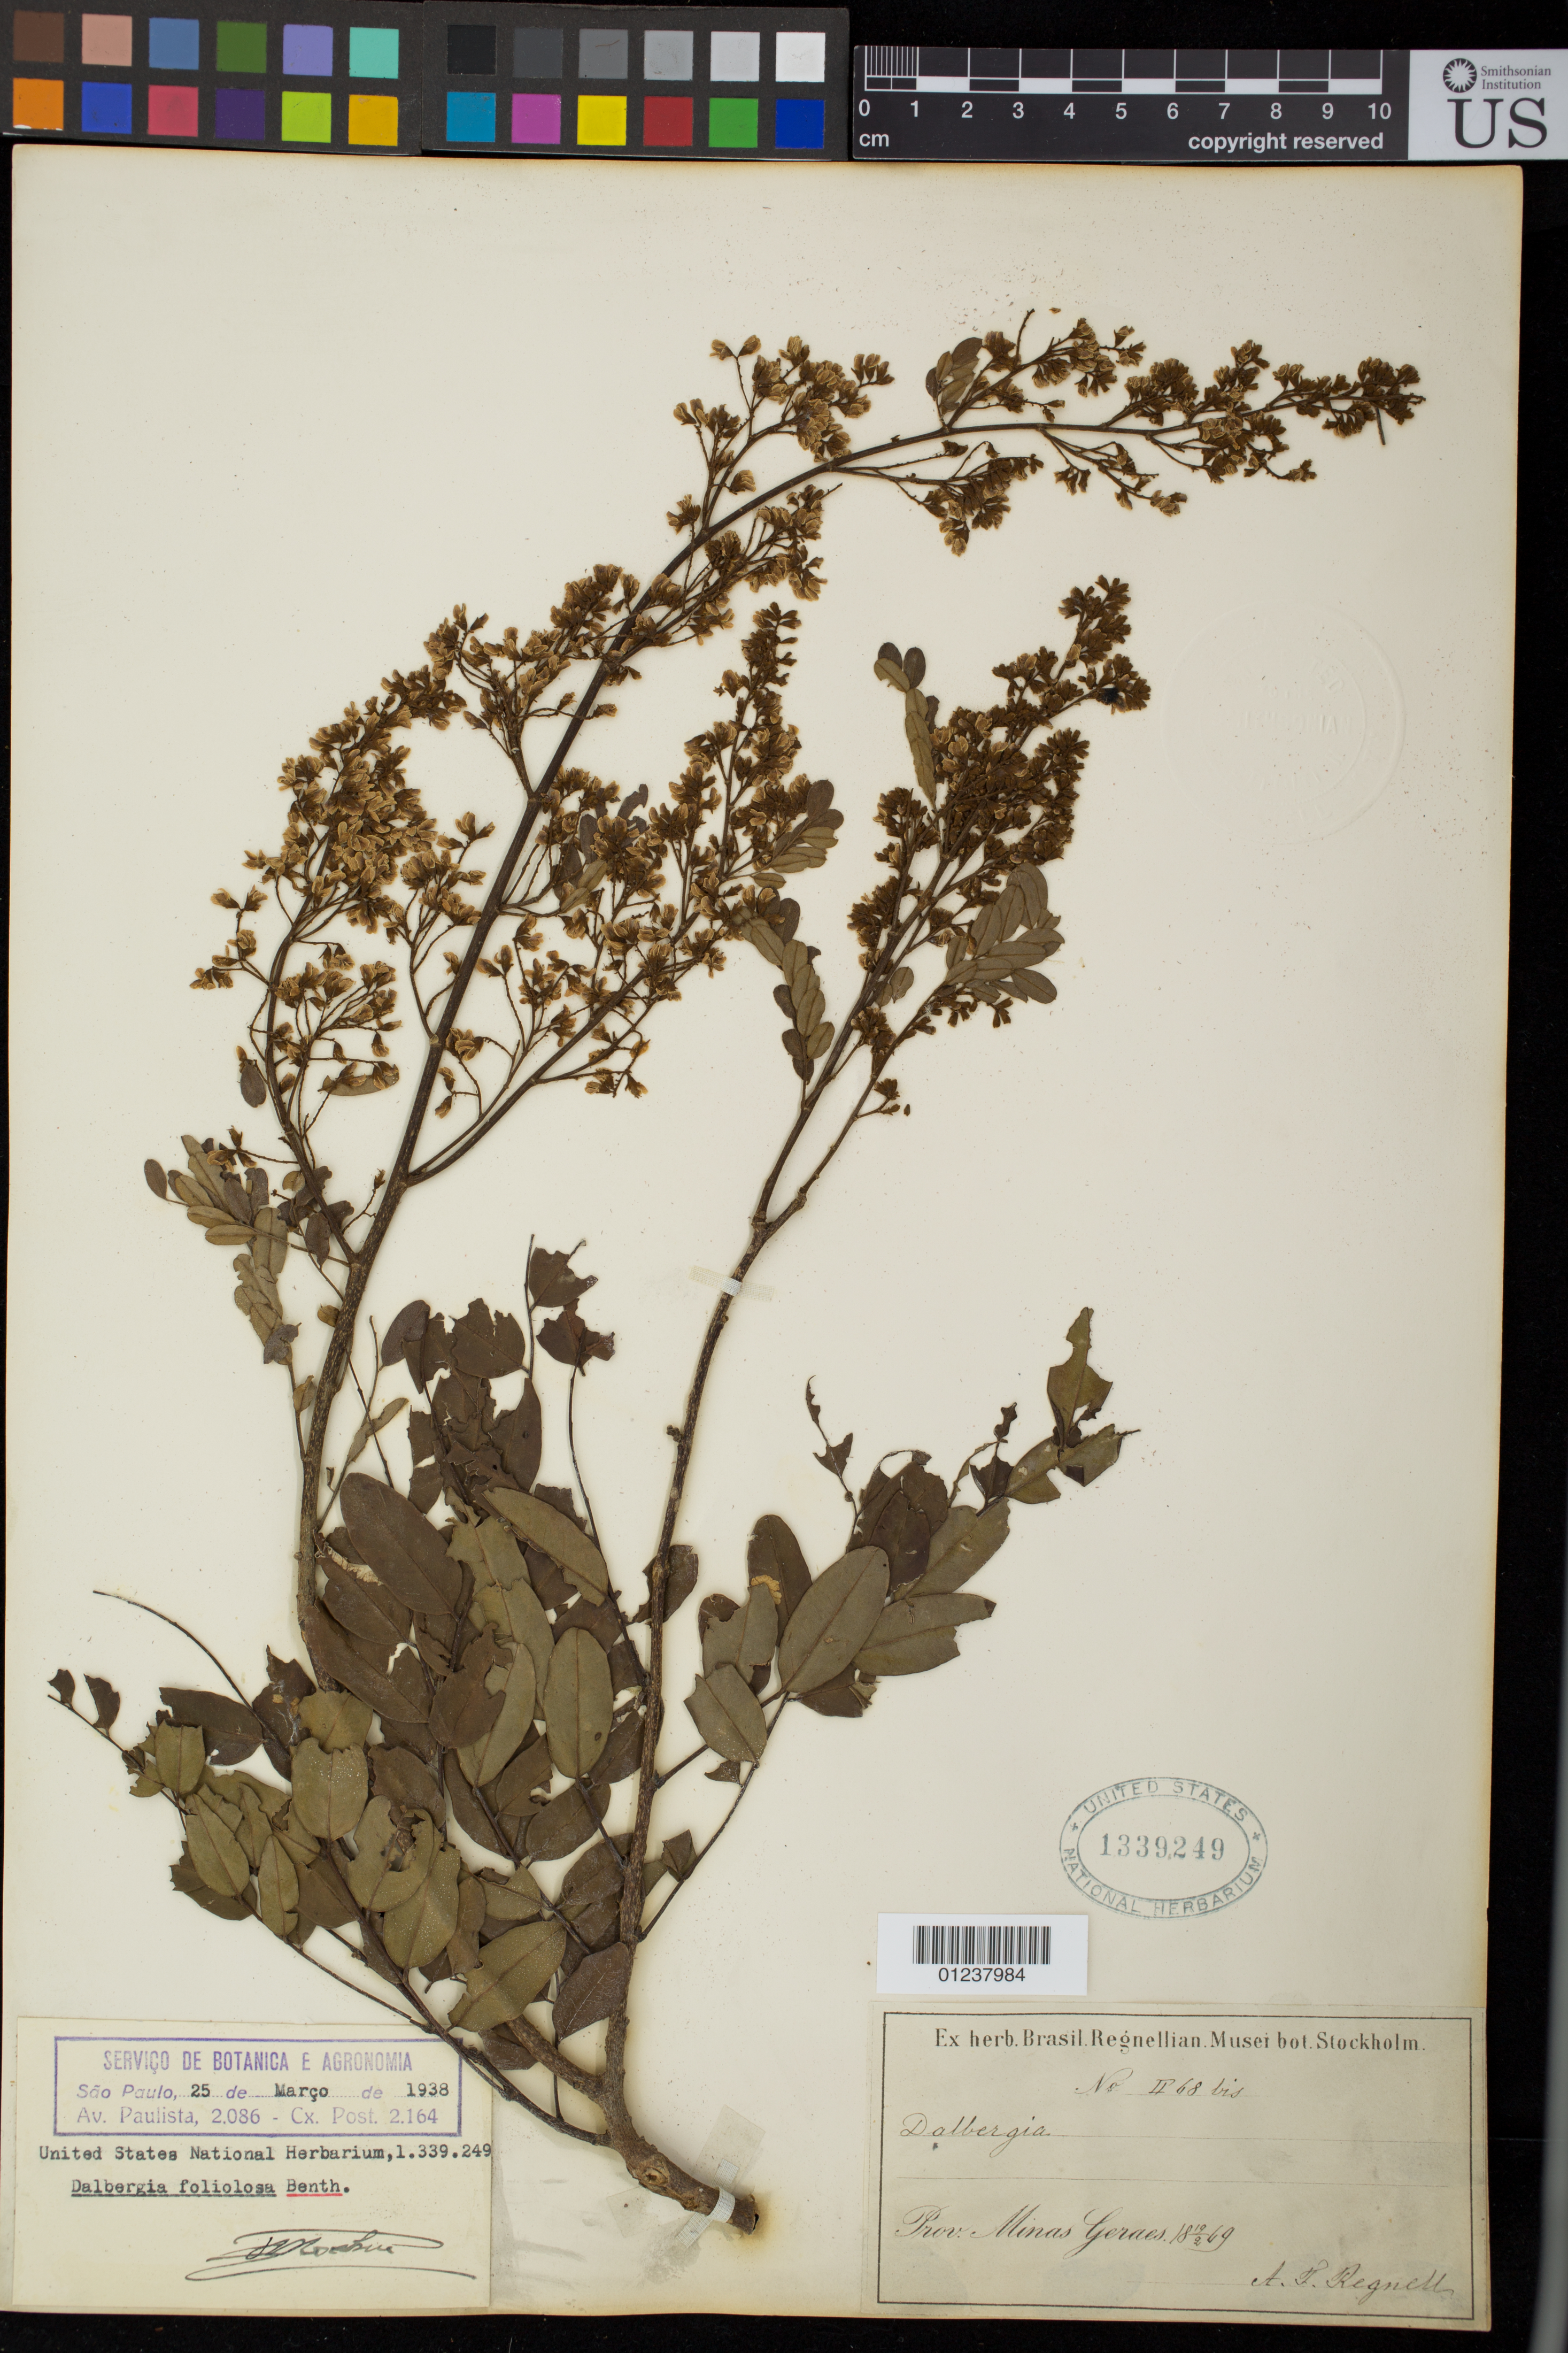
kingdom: Plantae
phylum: Tracheophyta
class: Magnoliopsida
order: Fabales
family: Fabaceae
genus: Dalbergia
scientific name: Dalbergia foliosa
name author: (Benth.) A.M. Carvalho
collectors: A. F. Regnell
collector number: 68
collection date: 1969-02-19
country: Brazil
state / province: Minas Gerais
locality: Minas Gerais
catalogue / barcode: US 1339249